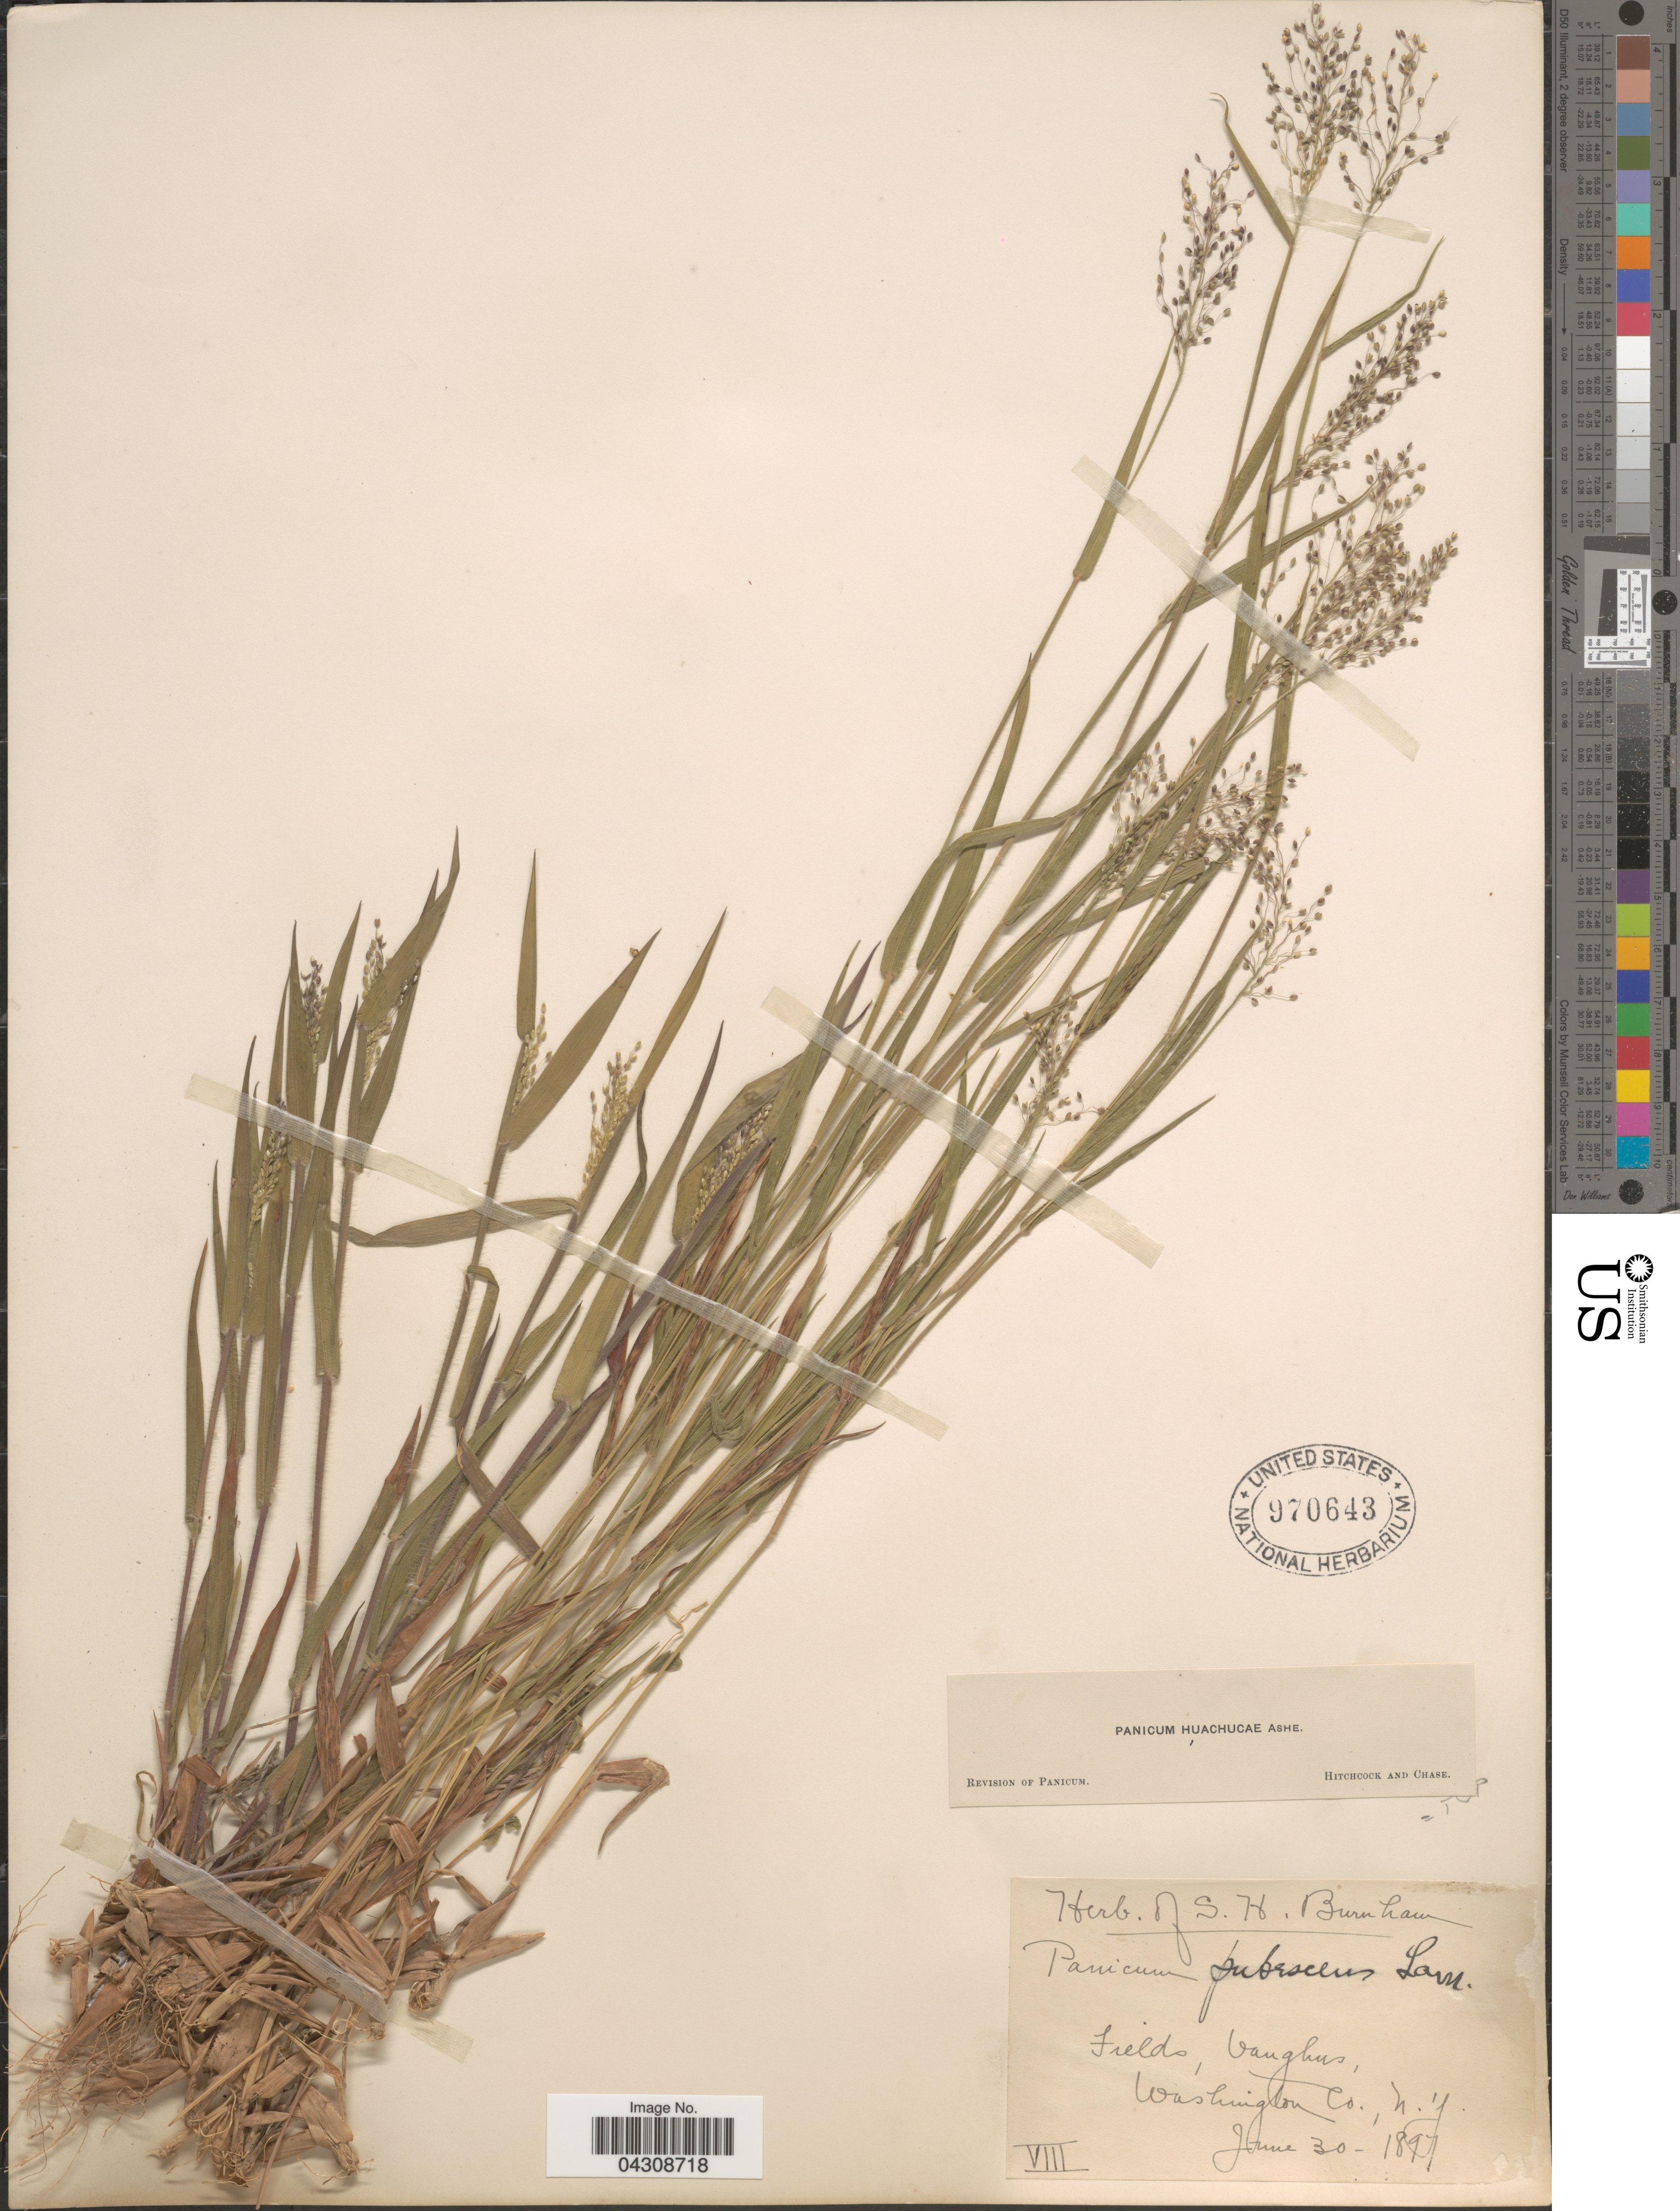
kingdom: Plantae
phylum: Tracheophyta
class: Liliopsida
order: Poales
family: Poaceae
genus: Dichanthelium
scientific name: Dichanthelium acuminatum var. acuminatum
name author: (Sw.) Gould & C.A. Clark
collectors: ex herb. S.H. Burnham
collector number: VIII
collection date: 1897-06-30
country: United States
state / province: New York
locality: Fields, Vaughns, Washington Co.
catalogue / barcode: US 970643